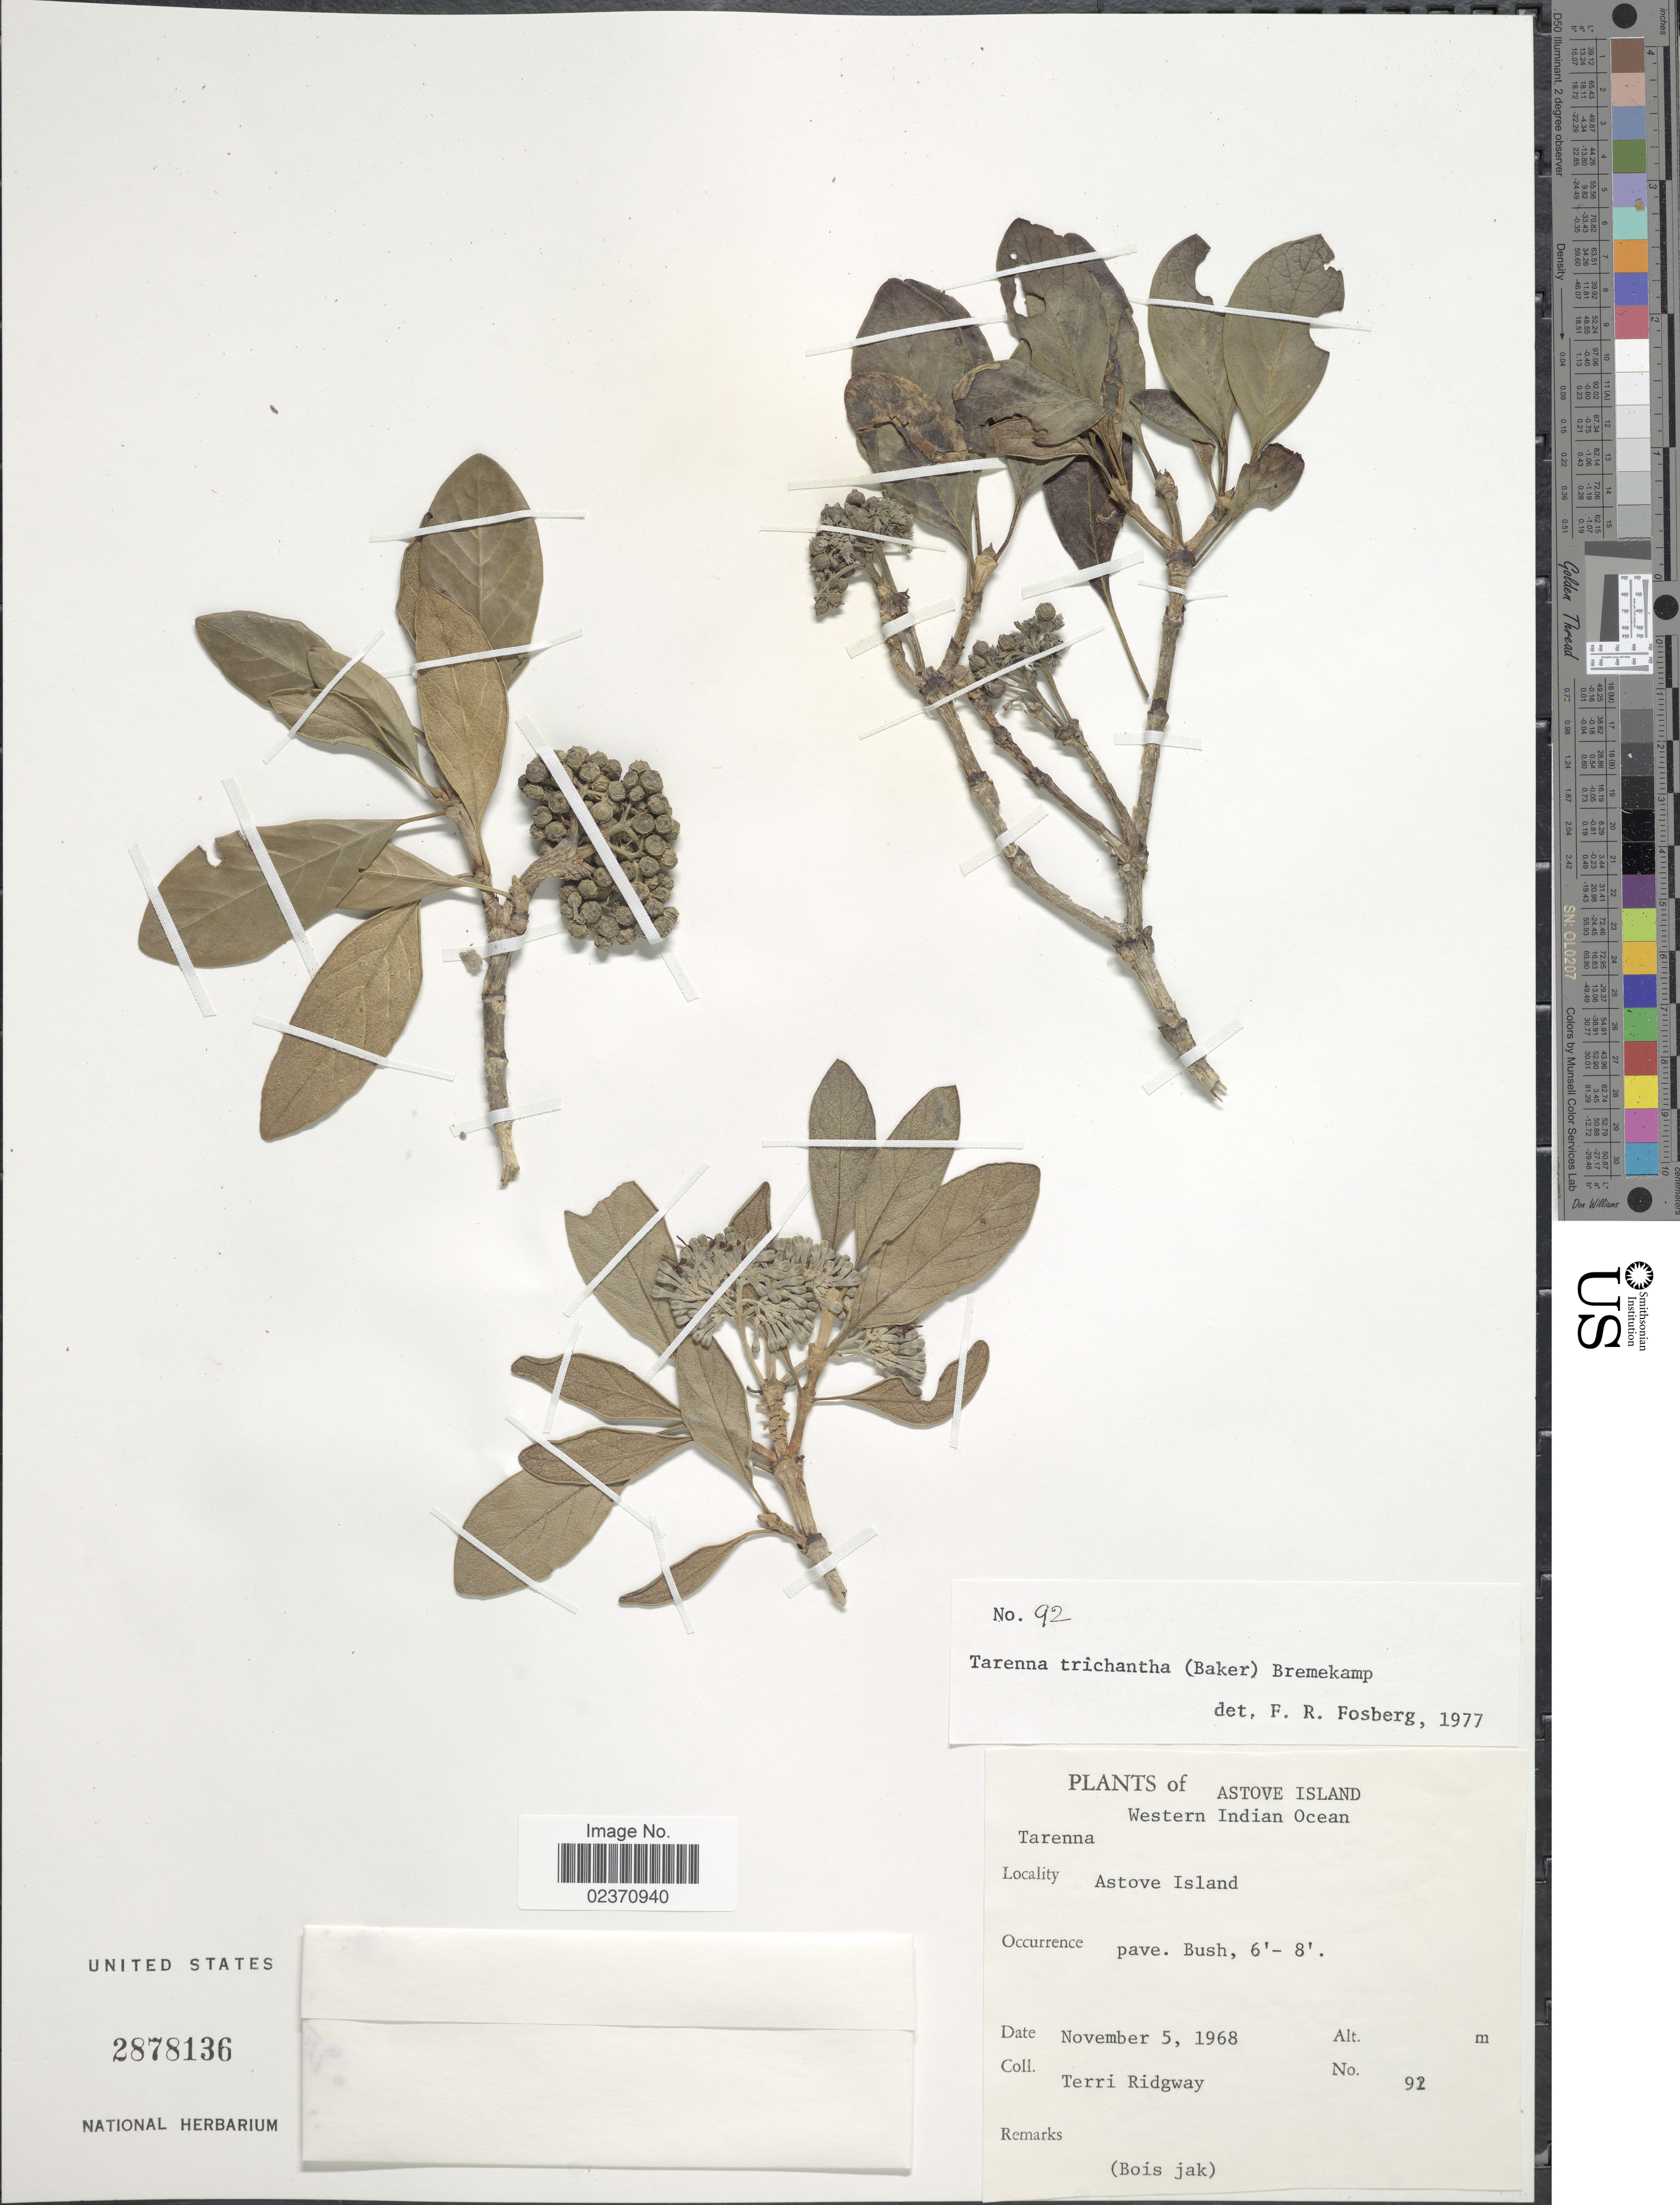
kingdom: Plantae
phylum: Tracheophyta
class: Magnoliopsida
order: Gentianales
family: Rubiaceae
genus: Paracephaelis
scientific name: Paracephaelis trichantha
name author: (Baker) De Block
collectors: T. Ridgway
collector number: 92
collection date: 1968-11-05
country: Seychelles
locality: Astove Island, Western Indian Ocean, Astove Island.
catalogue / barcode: US 2878136